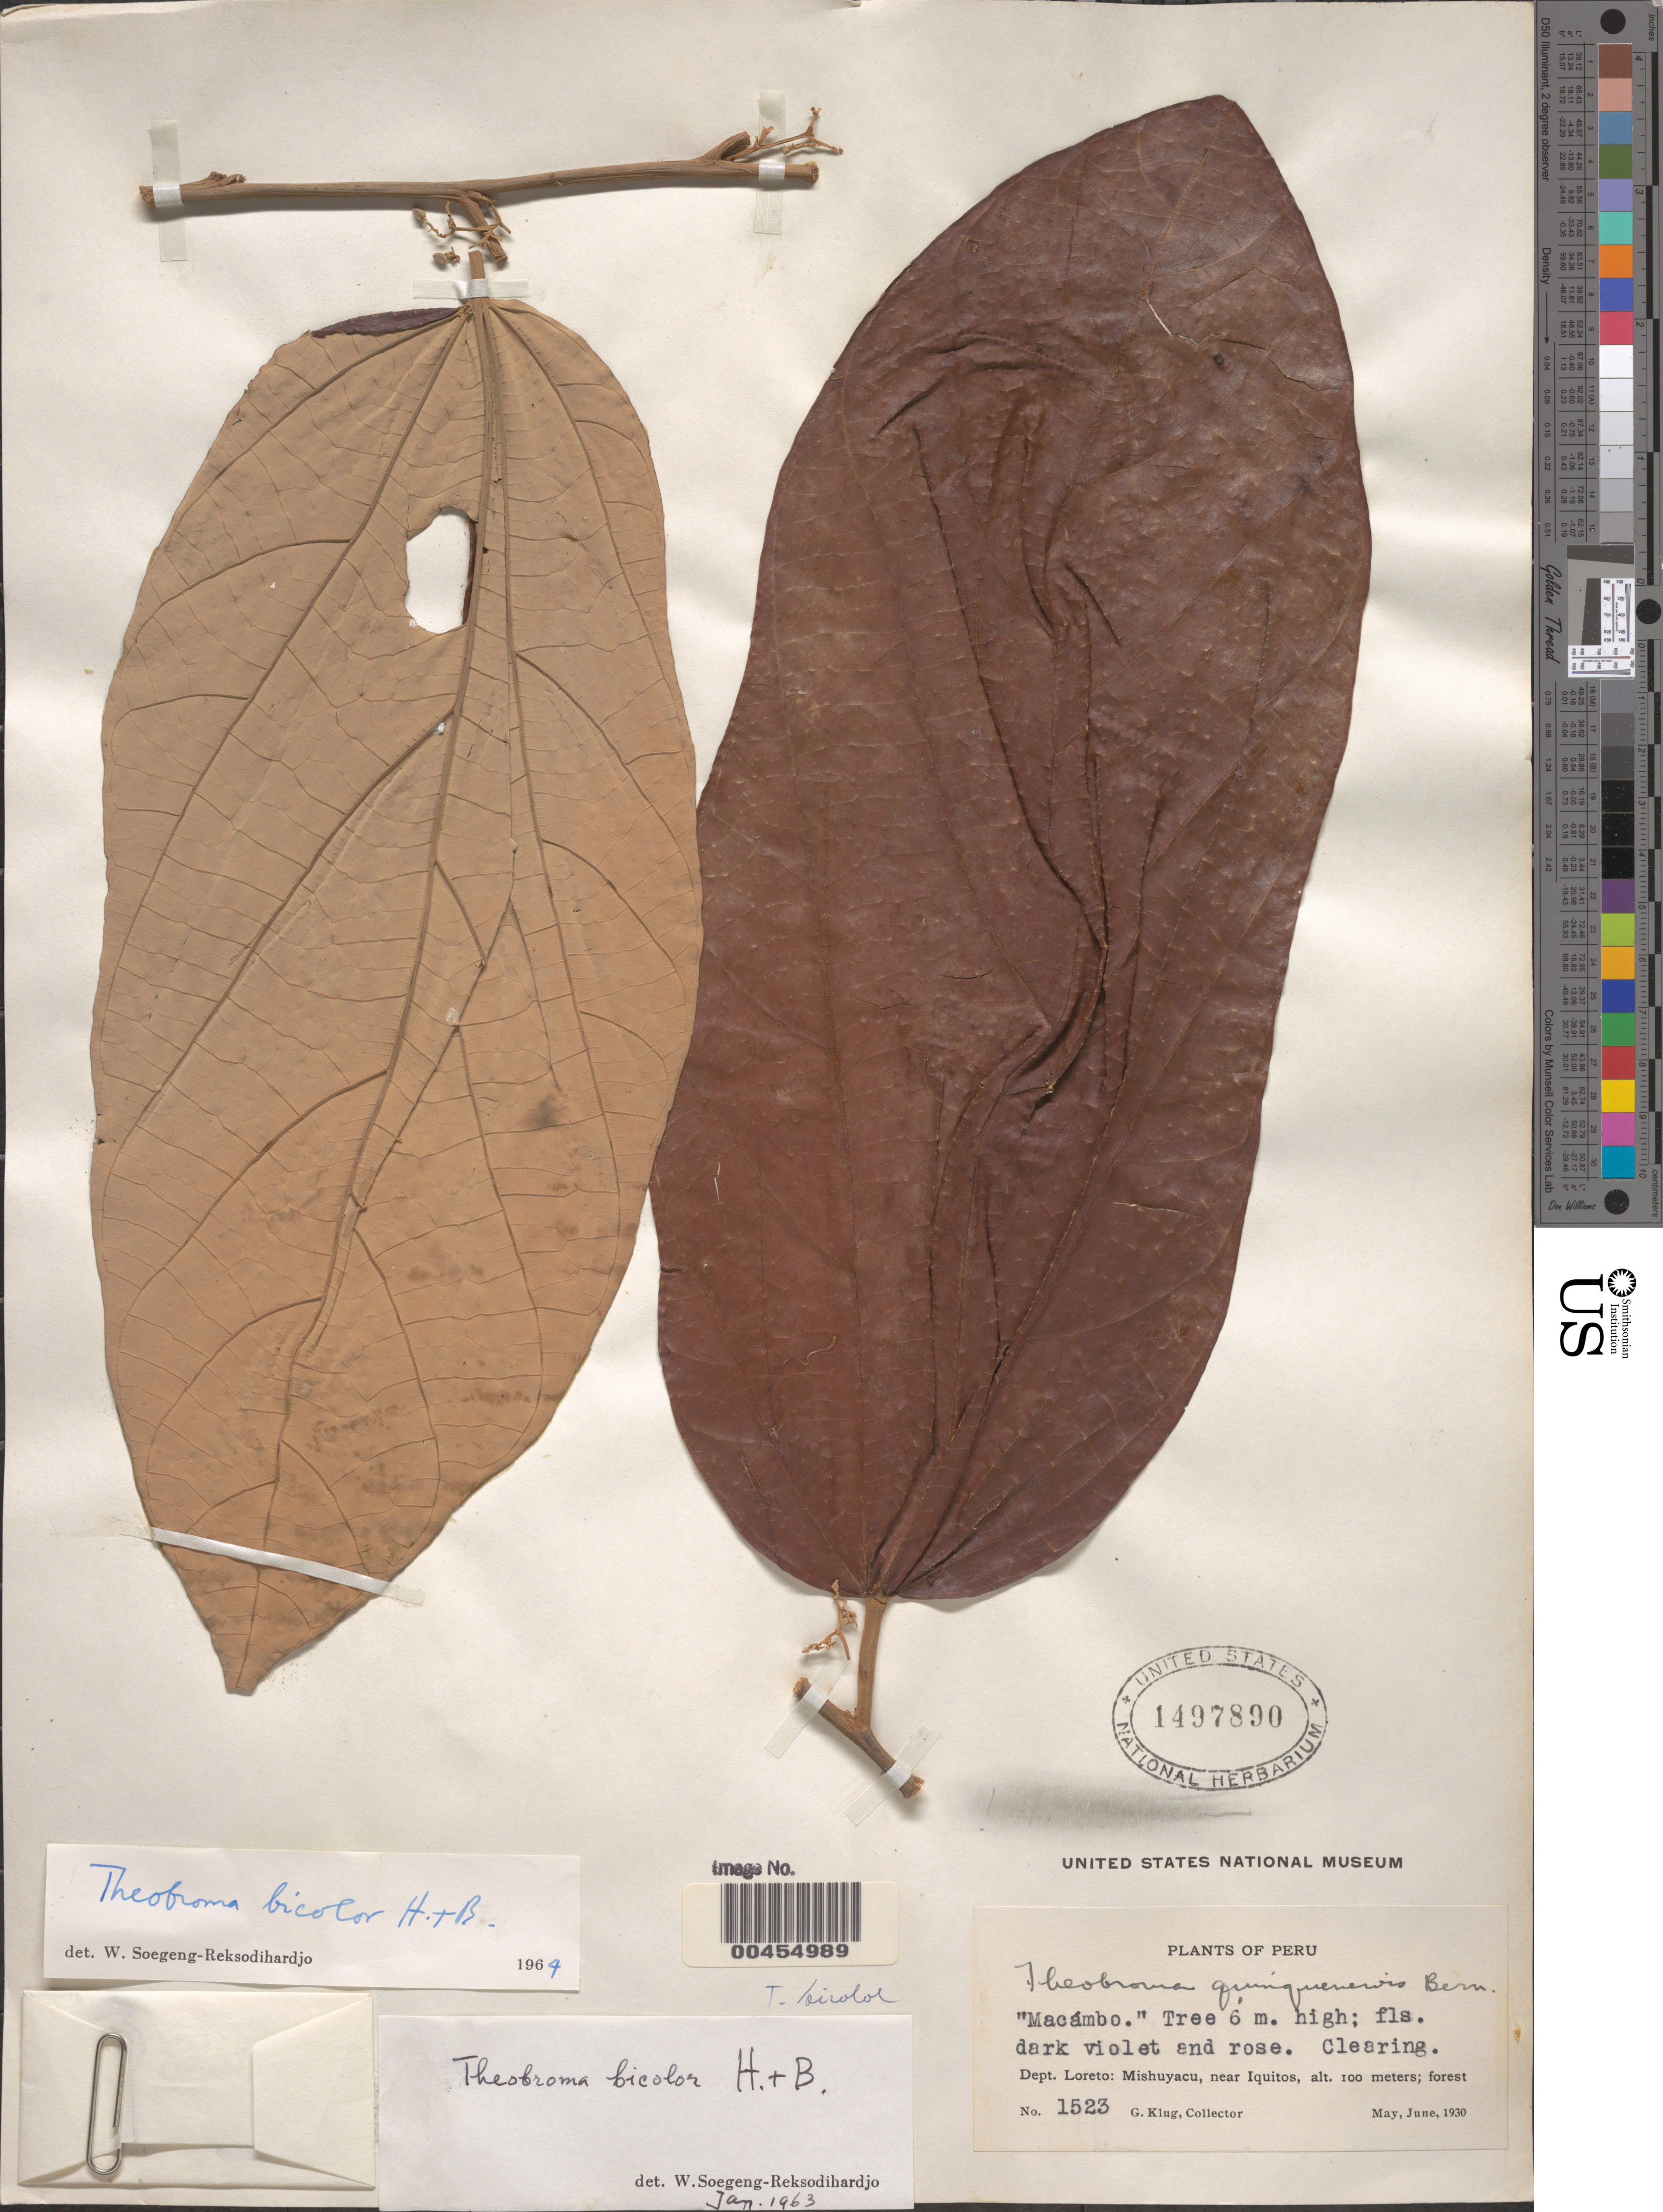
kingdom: Plantae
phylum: Tracheophyta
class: Magnoliopsida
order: Malvales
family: Malvaceae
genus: Theobroma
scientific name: Theobroma bicolor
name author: Bonpl.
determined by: Dorr, L. J., (BOT), Smithsonian Institution - National Museum of Natural History (UNITED STATES)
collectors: G. Klug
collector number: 1523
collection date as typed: May 1930 to -- Jun 1930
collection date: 1930-05/1930-06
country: Peru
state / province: Loreto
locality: Mishuyacu, near Iquitos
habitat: Forest clearing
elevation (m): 100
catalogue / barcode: US 1497890